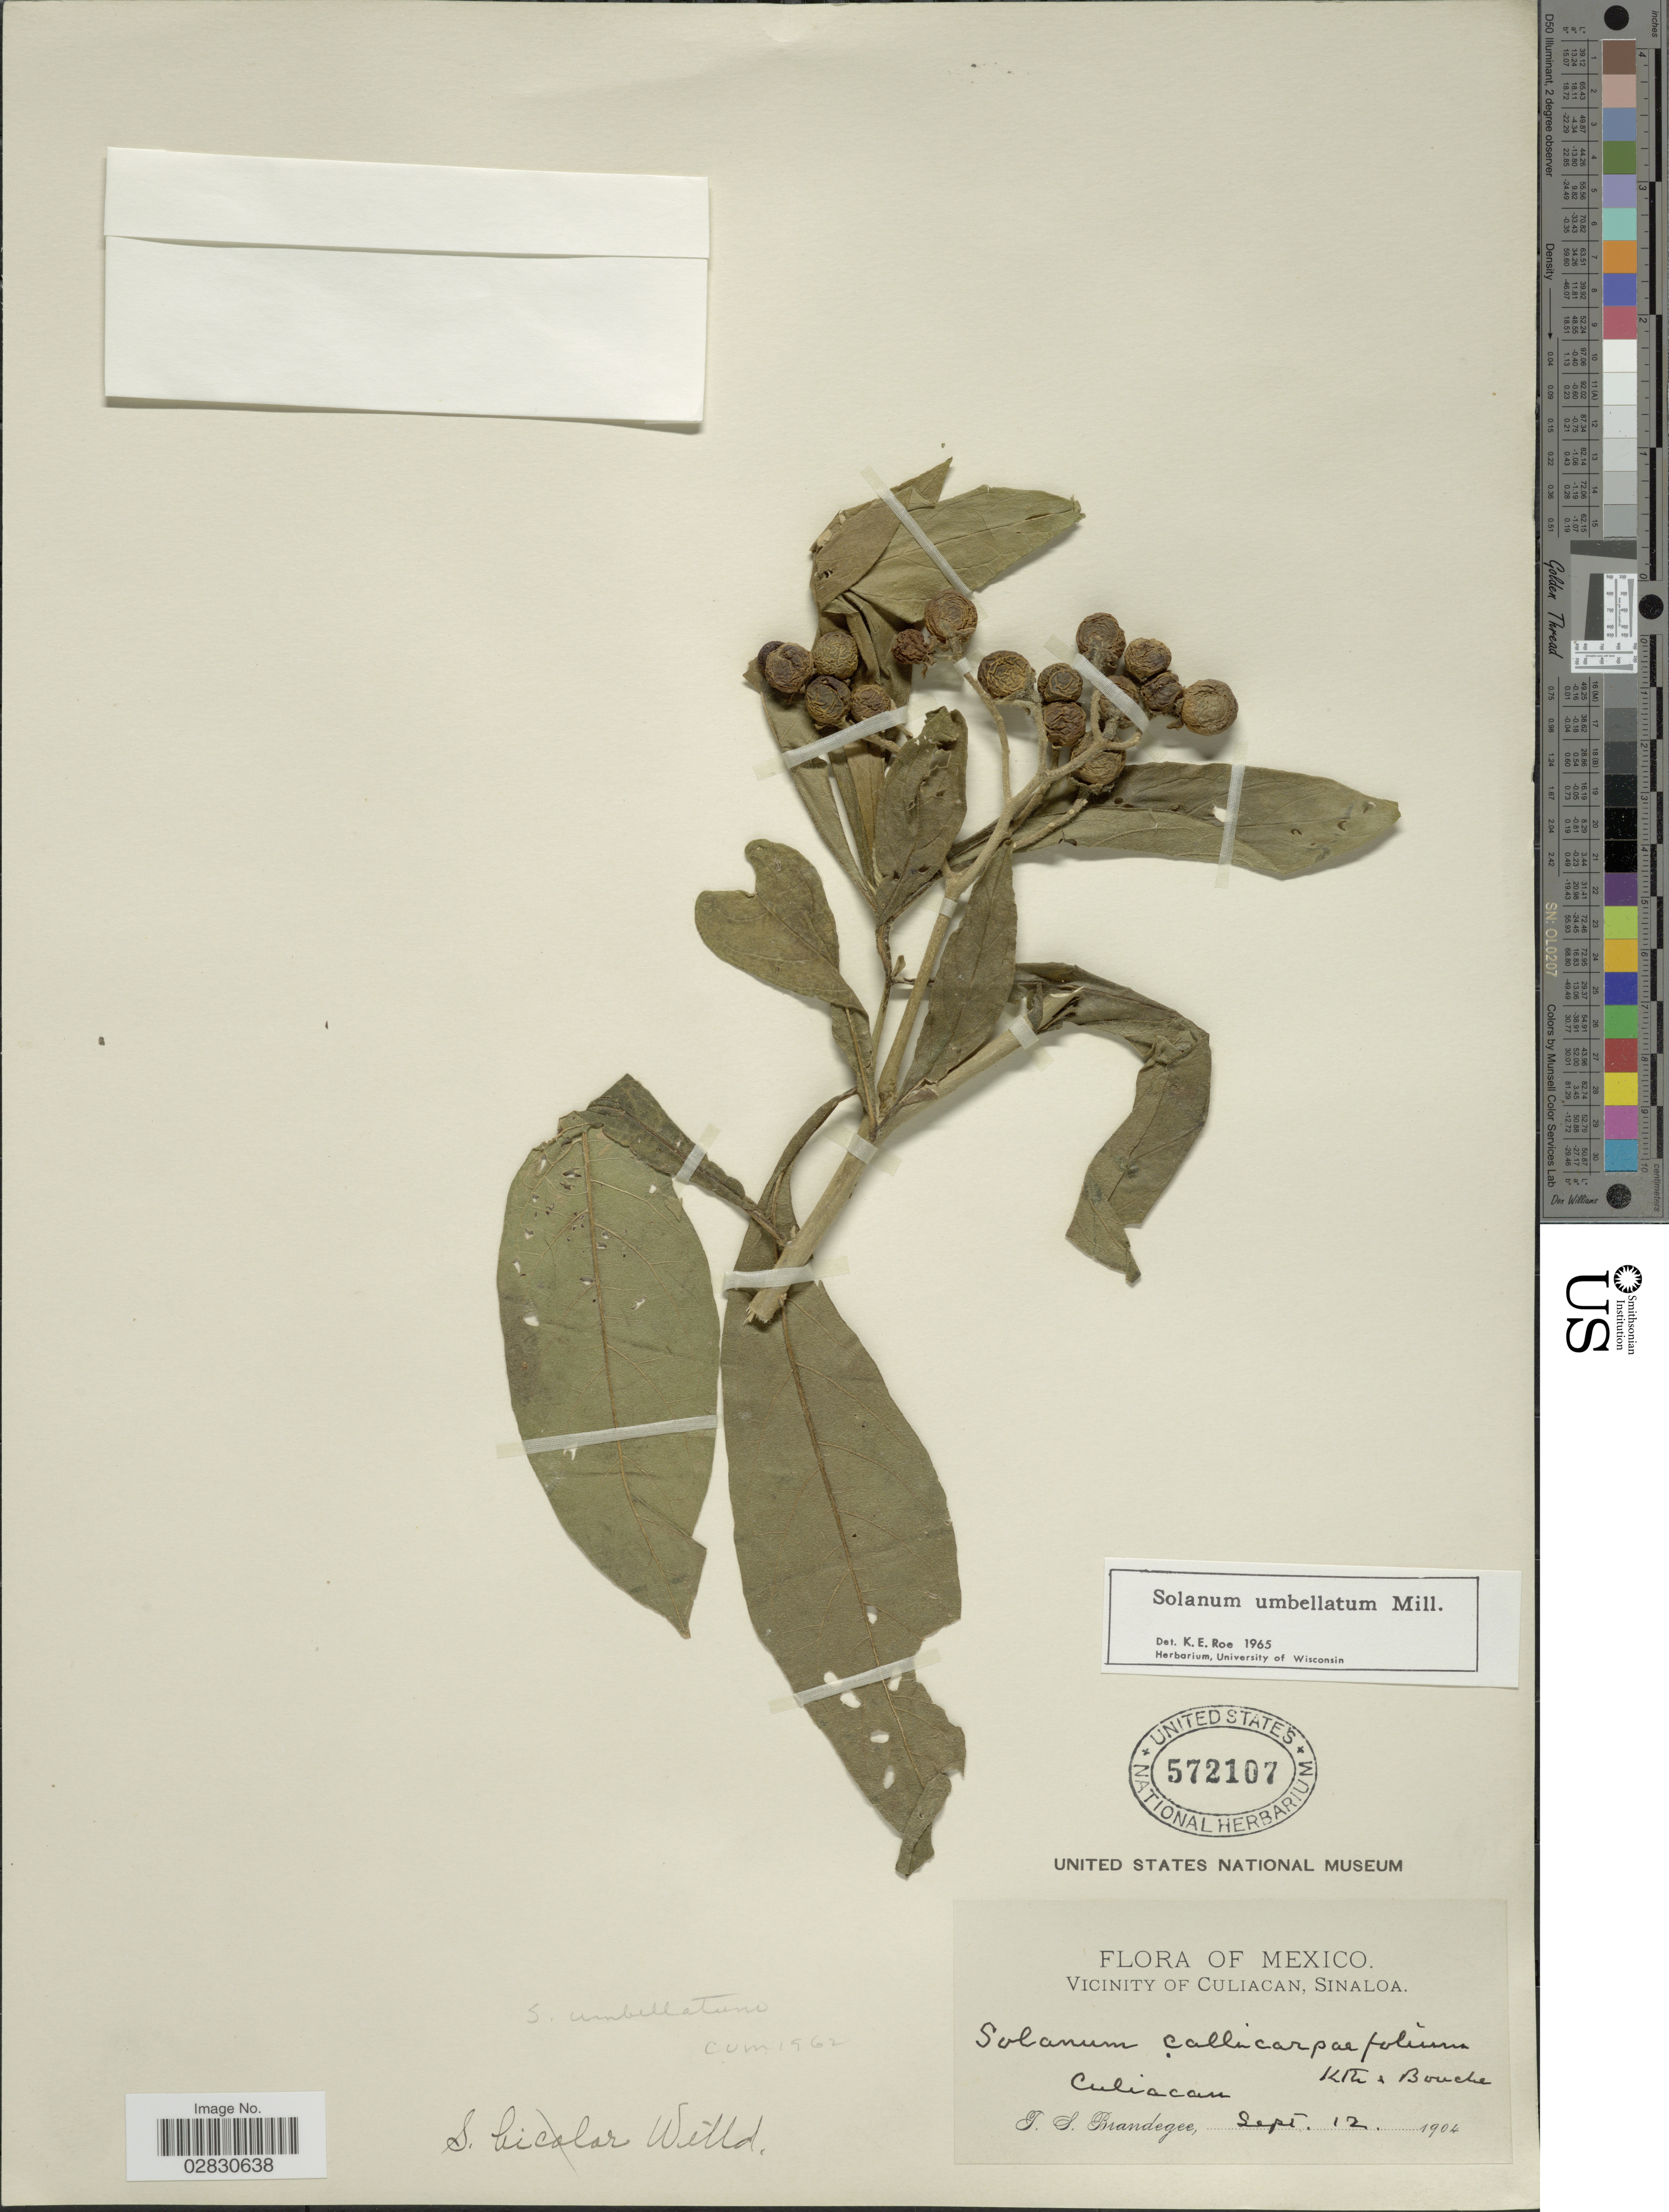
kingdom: Plantae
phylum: Tracheophyta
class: Magnoliopsida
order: Solanales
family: Solanaceae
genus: Solanum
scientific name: Solanum umbellatum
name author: Mill.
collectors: T. S. Brandegee (herbarium)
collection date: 1904-09-12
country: Mexico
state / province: Sinaloa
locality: Vicinity of Culiacan, Culiacan.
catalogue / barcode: US 572107